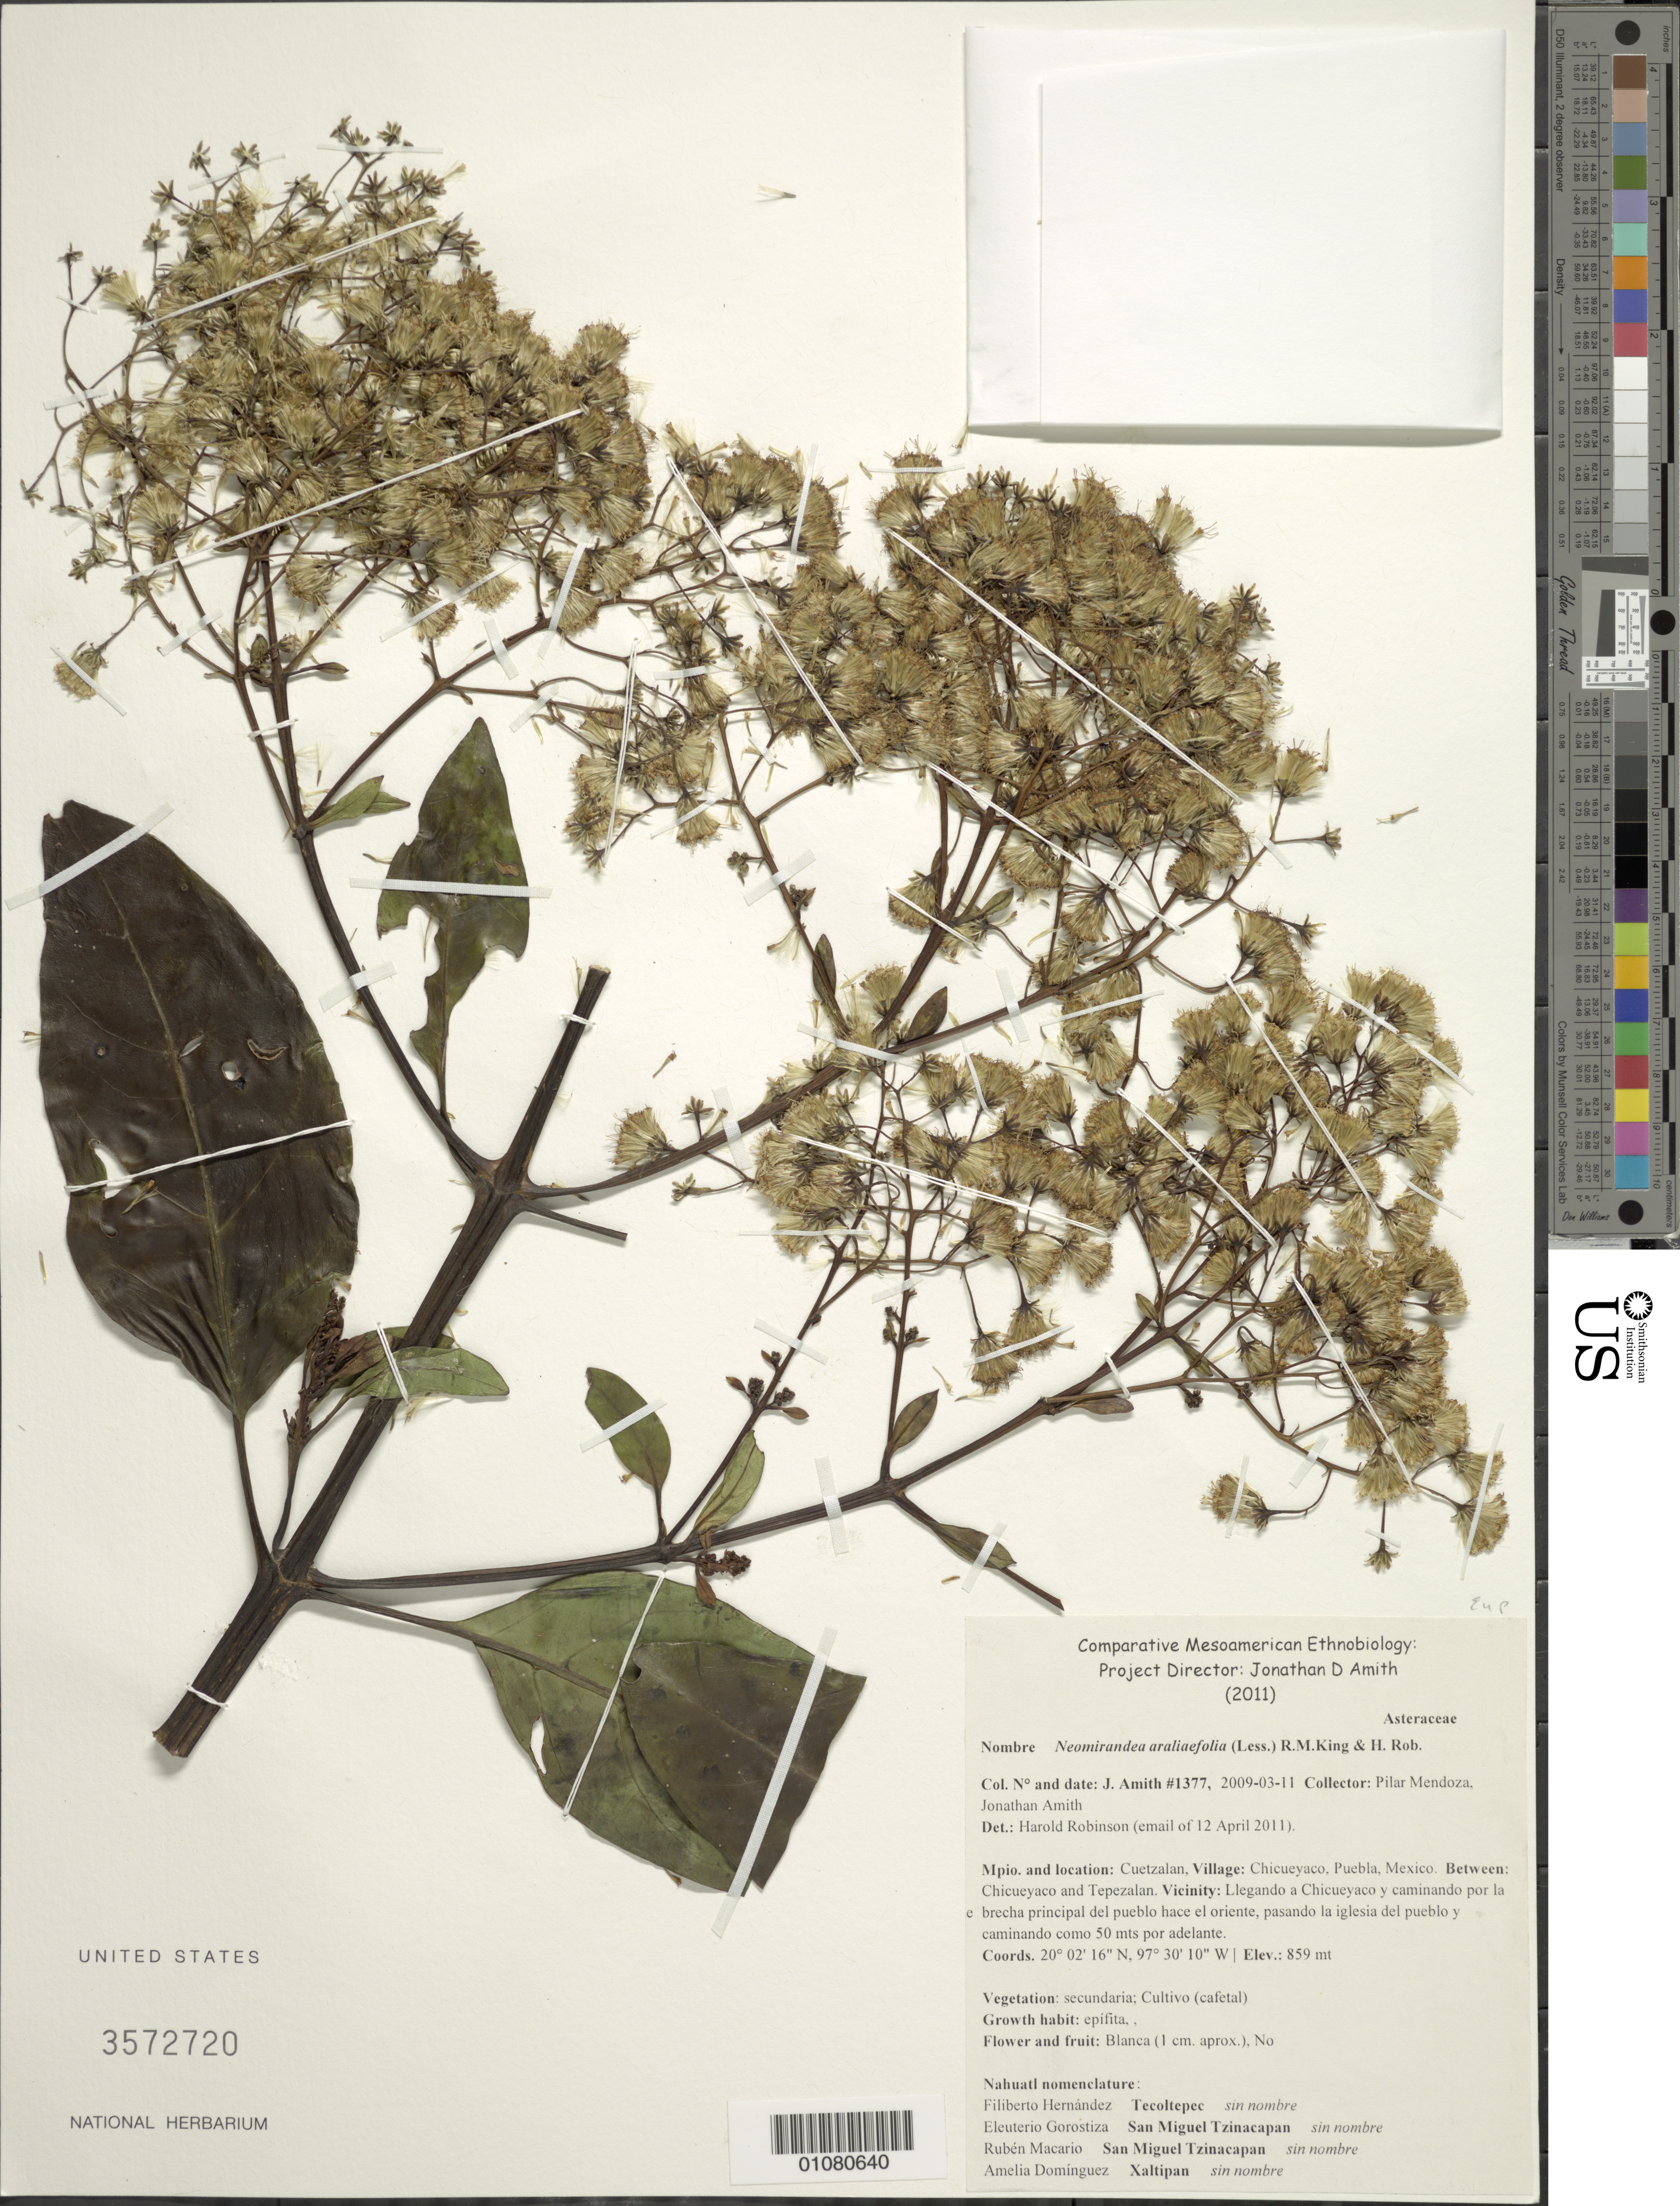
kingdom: Plantae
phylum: Tracheophyta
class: Magnoliopsida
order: Asterales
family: Asteraceae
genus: Neomirandea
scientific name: Neomirandea araliaefolia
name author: (Less.) R.M. King & H. Rob.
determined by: Robinson, Harold E., (US)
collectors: J. D. Amith & P. Mendoza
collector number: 1377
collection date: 2009-03-11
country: Mexico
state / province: Puebla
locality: Chicueyaco, Cuetzalan; between Chicueyaco and Tepezalan; vic Llegando a chicueyaco y caminando por la brecha principal del pueblo hace el oriente, pasando la iglesia del pueblo y caminando como 50 m por adelante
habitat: Vegetation secundaria, cultivado (cafetal)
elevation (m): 859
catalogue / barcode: US 3572720